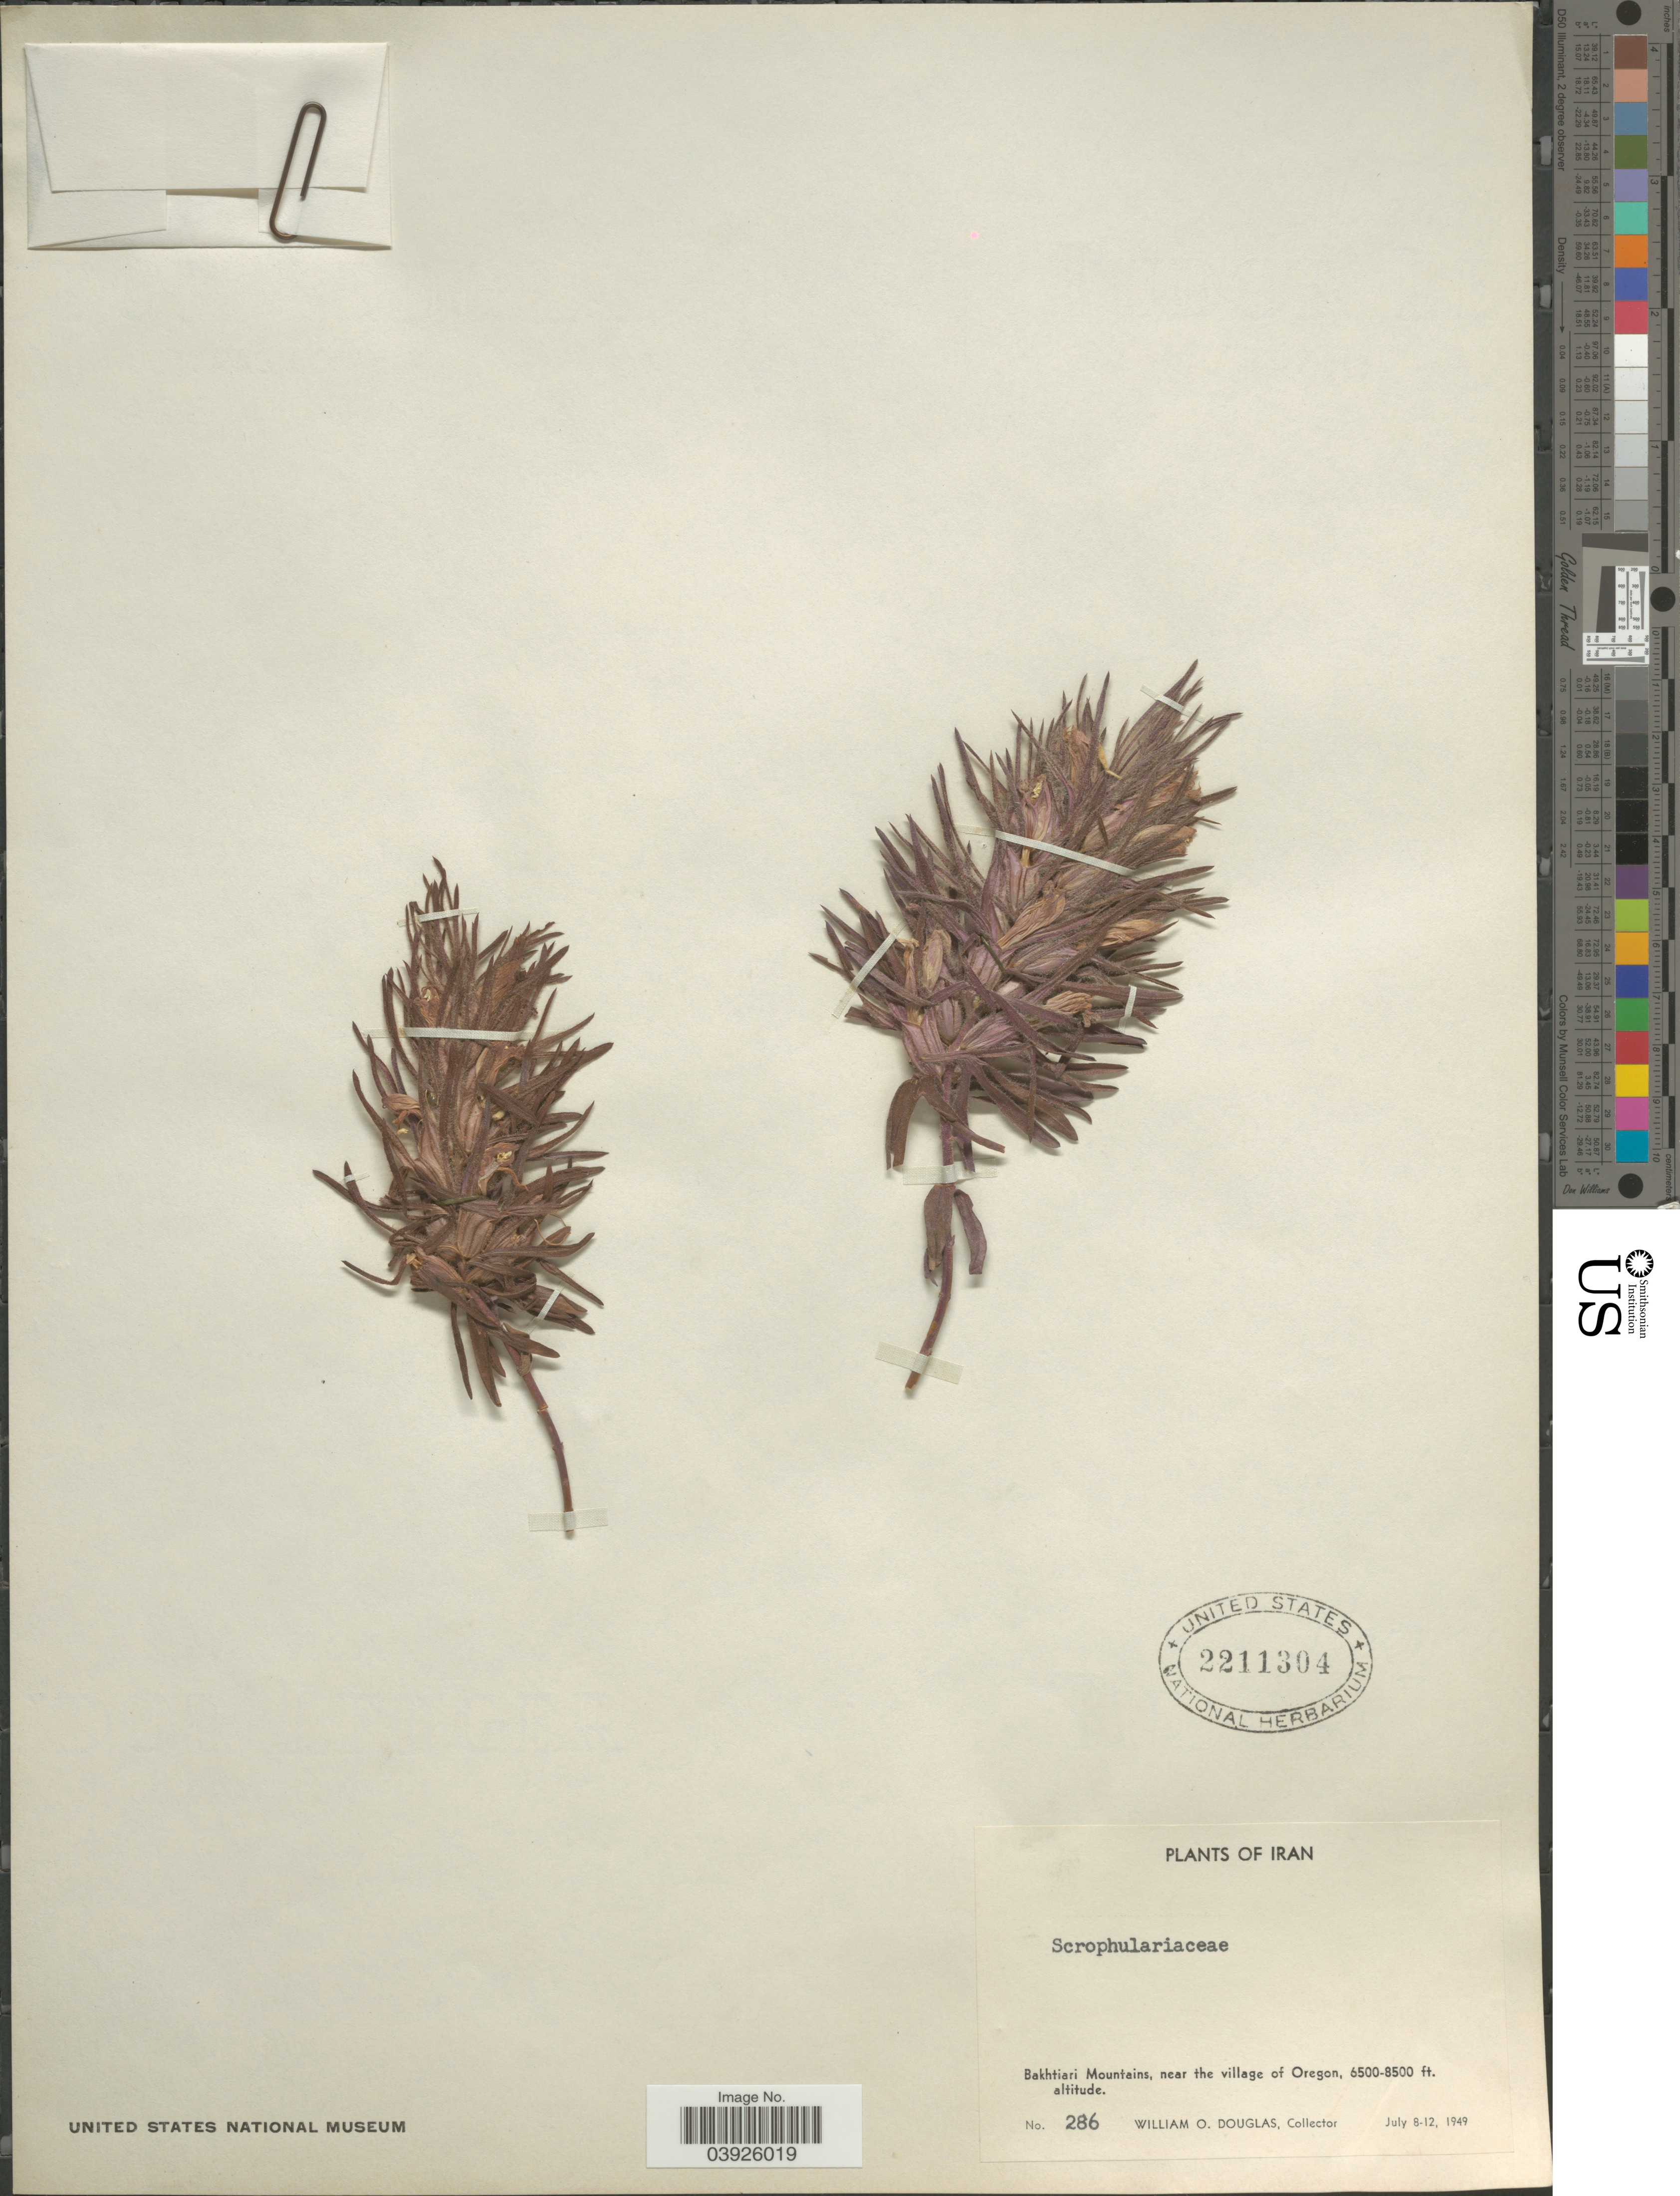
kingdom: Plantae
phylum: Tracheophyta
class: Magnoliopsida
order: Lamiales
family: Scrophulariaceae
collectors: W. Douglas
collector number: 286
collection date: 1949-07-08/1949-07-12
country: Iran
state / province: Chahar Mahaal and Bakhtiari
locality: Bakhtiari Mountains, near the village of Oregon.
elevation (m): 1981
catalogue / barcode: US 2211304